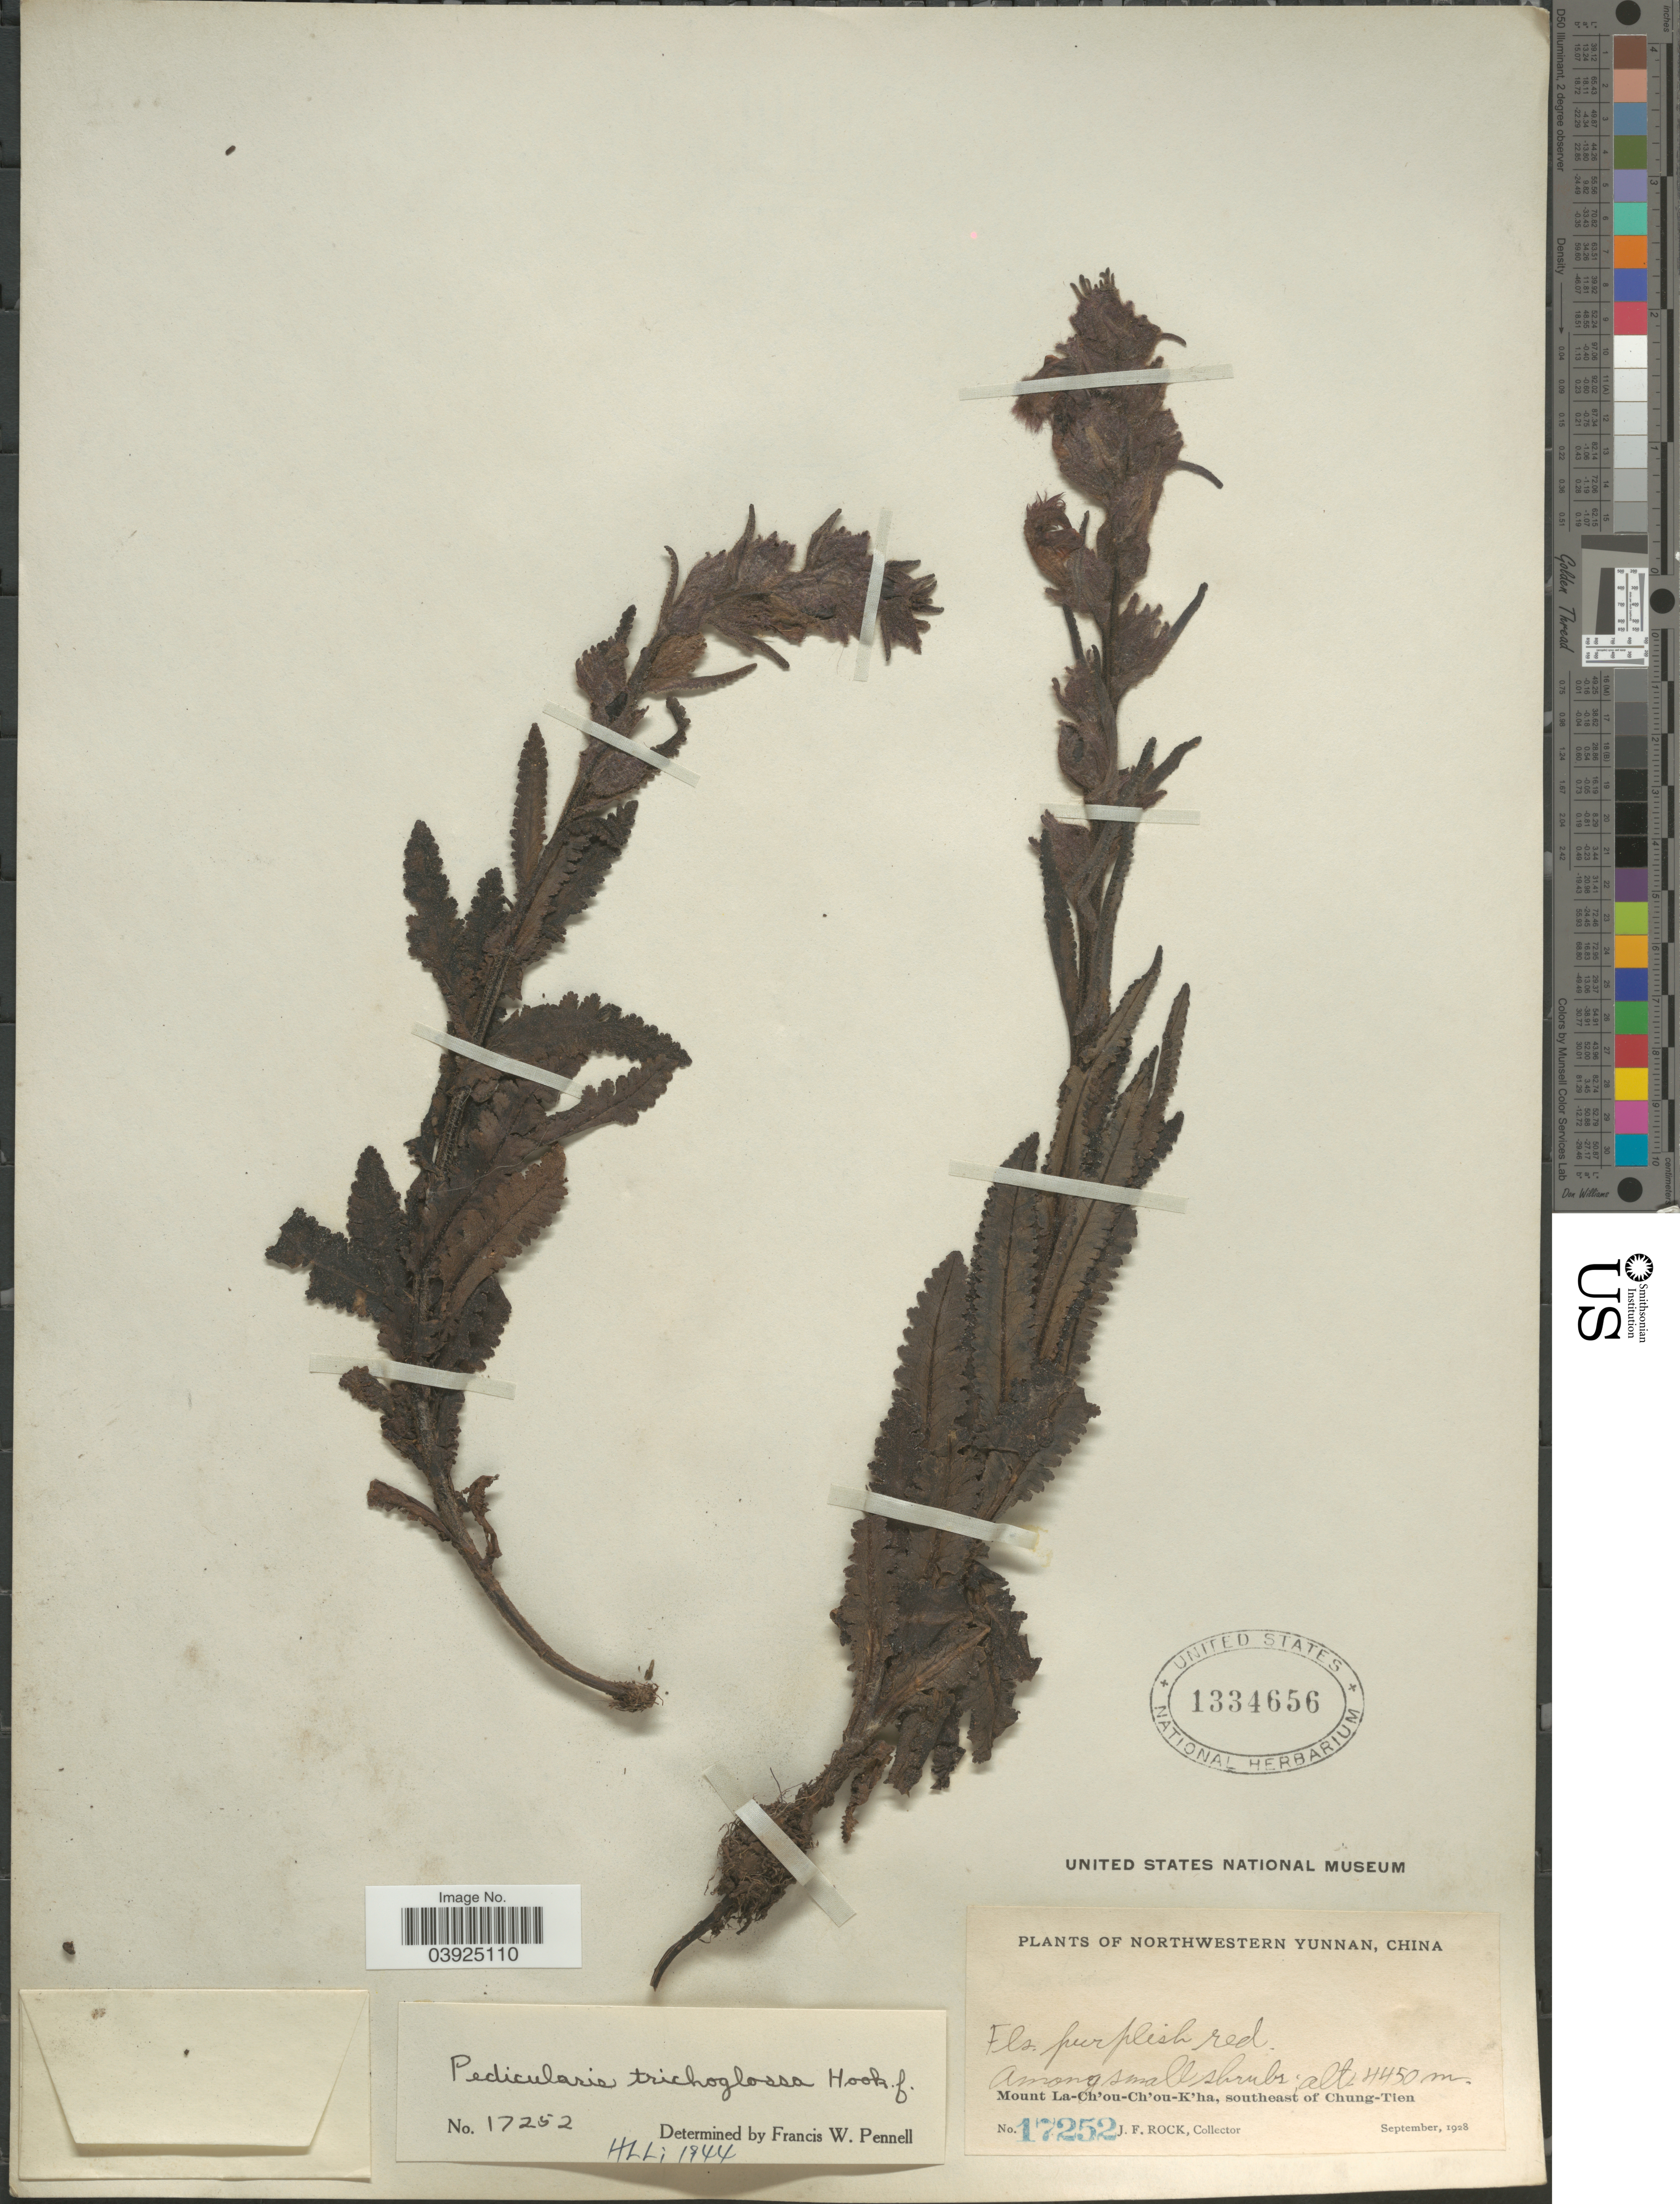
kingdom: Plantae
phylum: Tracheophyta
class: Magnoliopsida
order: Lamiales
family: Orobanchaceae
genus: Pedicularis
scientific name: Pedicularis trichoglossa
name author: Hook. f.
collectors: J. Rock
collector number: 17252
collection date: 1928-09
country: China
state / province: Yunnan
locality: Northwestern Yunnan. Mount La-Ch'ou-Ch'ou-K'ha, southeast of Chung-Tien.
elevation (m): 4450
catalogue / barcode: US 1334656